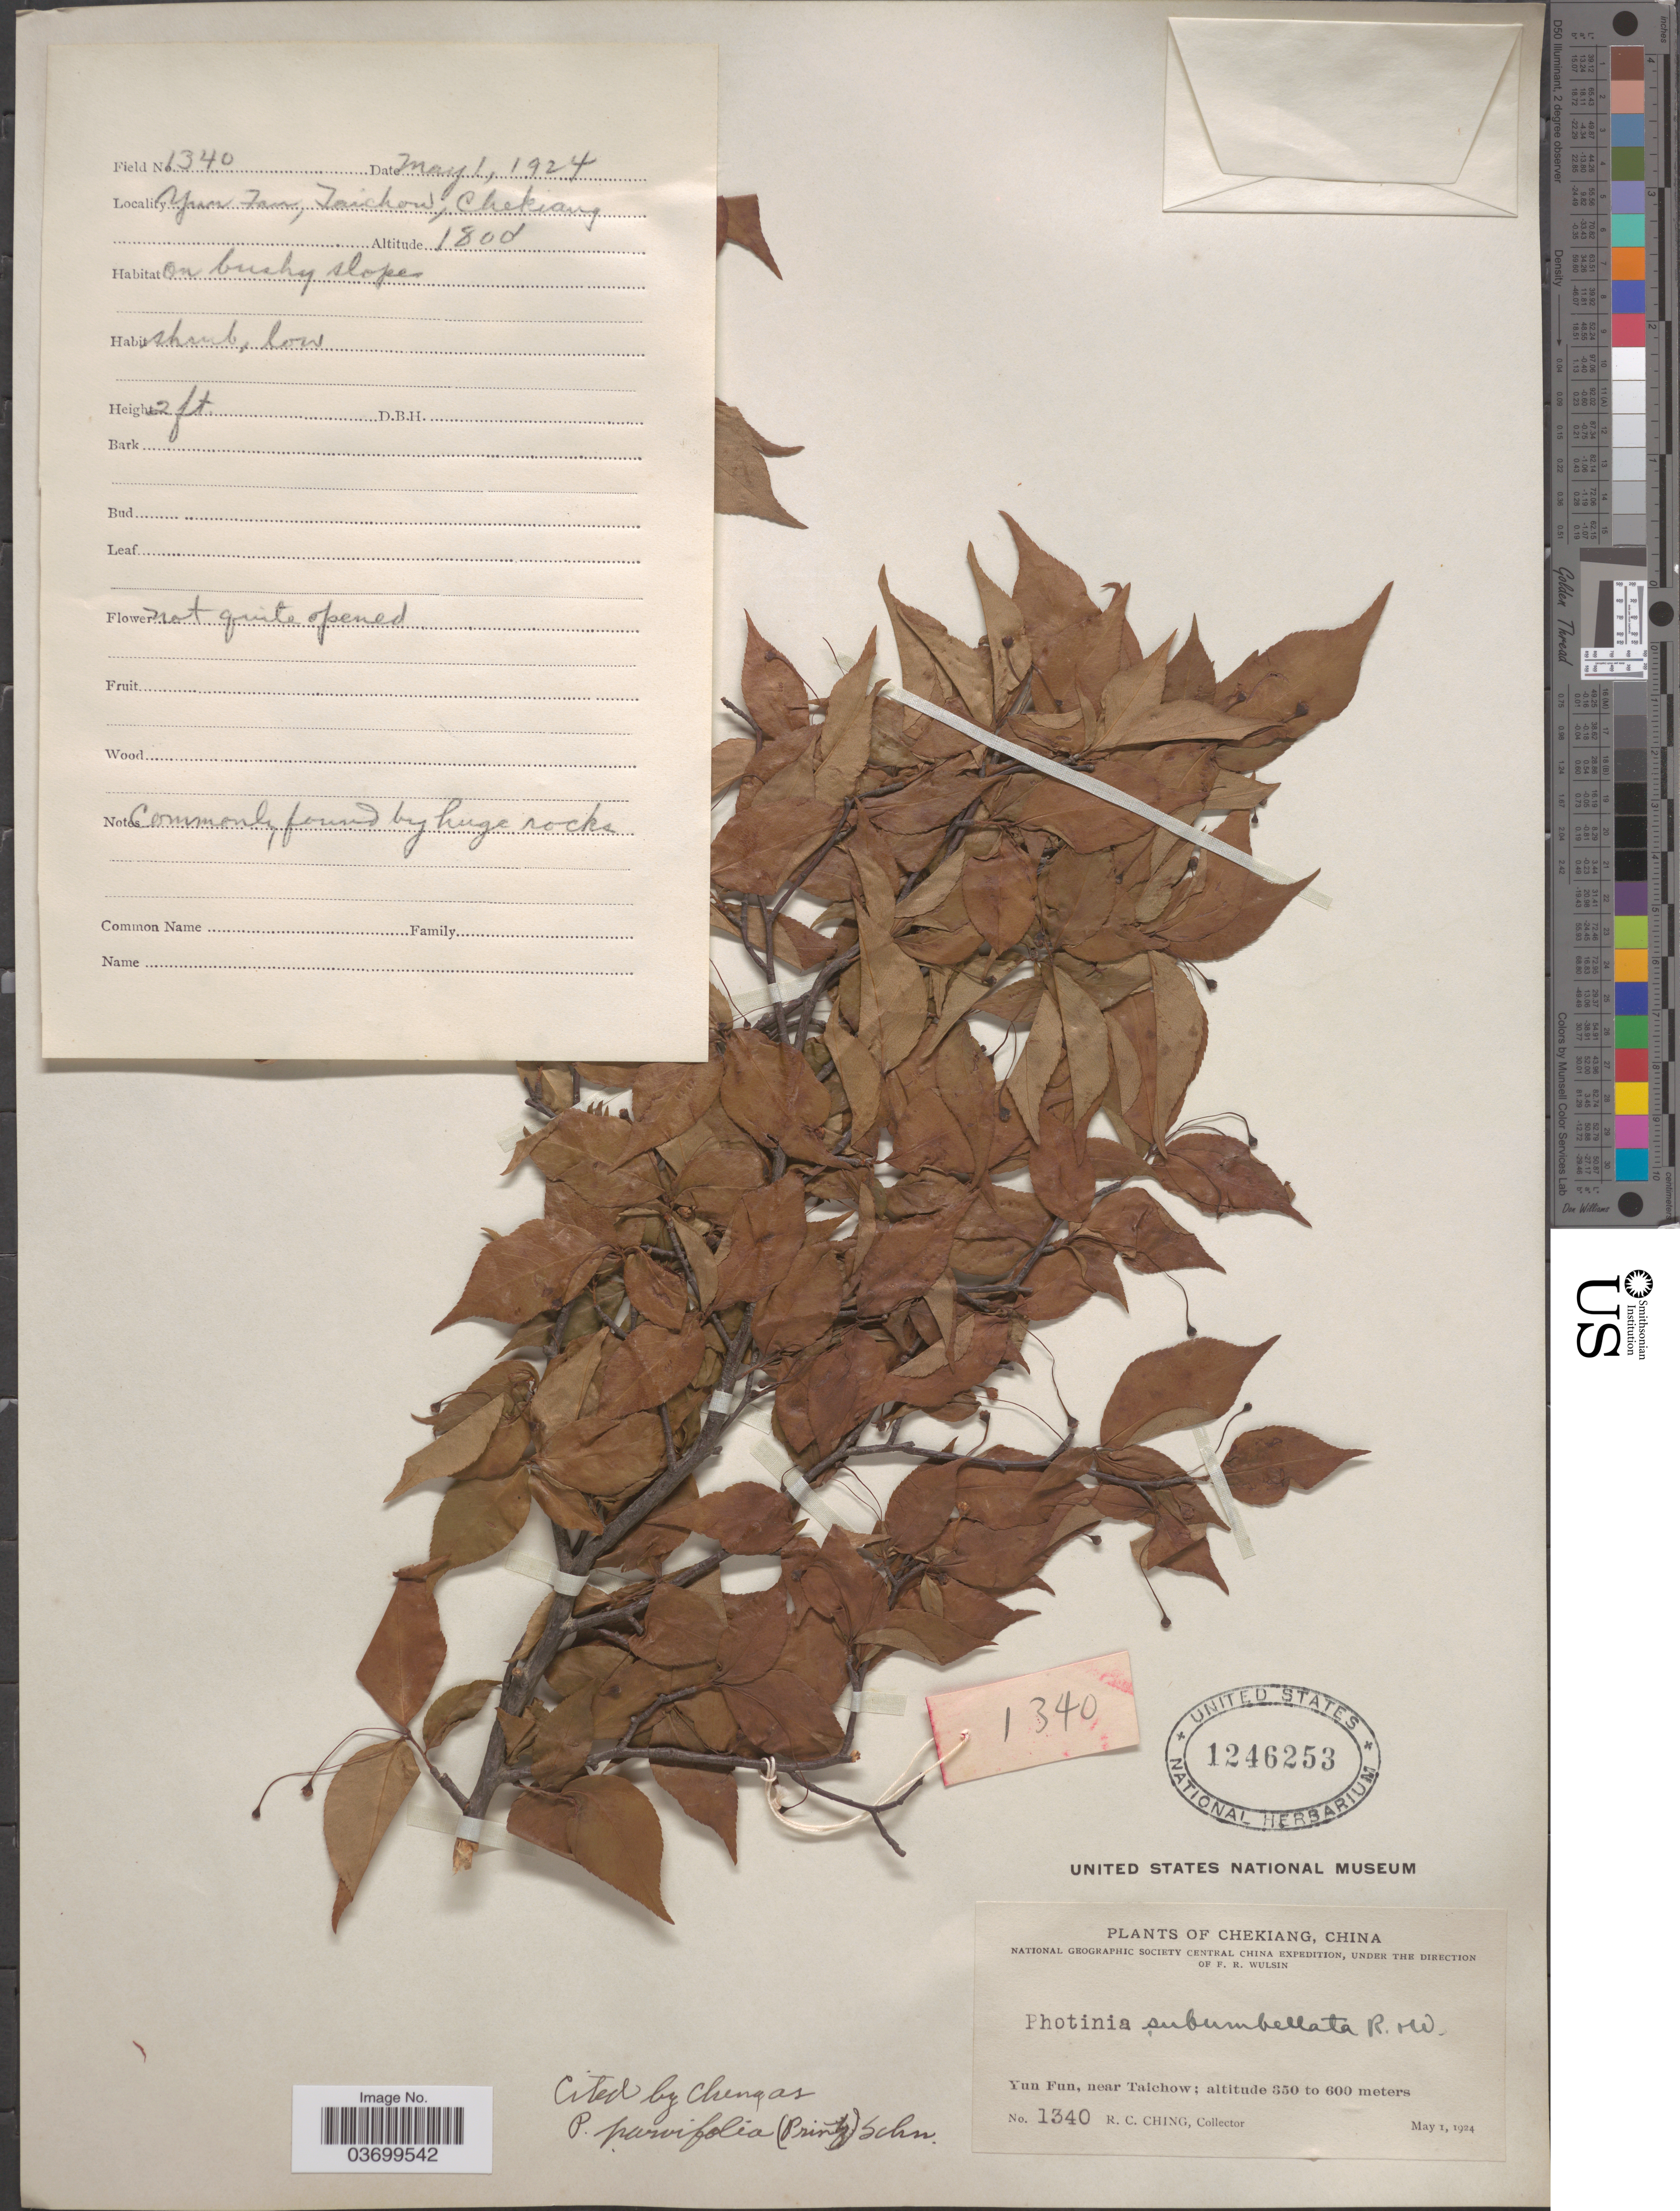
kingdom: Plantae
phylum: Tracheophyta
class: Magnoliopsida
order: Rosales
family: Rosaceae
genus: Photinia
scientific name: Photinia parvifolia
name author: (E. Pritz.) C.K. Schneid.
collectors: R. H. Ching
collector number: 1340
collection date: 1924-05-01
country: China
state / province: Zhejiang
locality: Chekiang. Yun Fun, near Taichow.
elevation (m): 549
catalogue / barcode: US 1246253